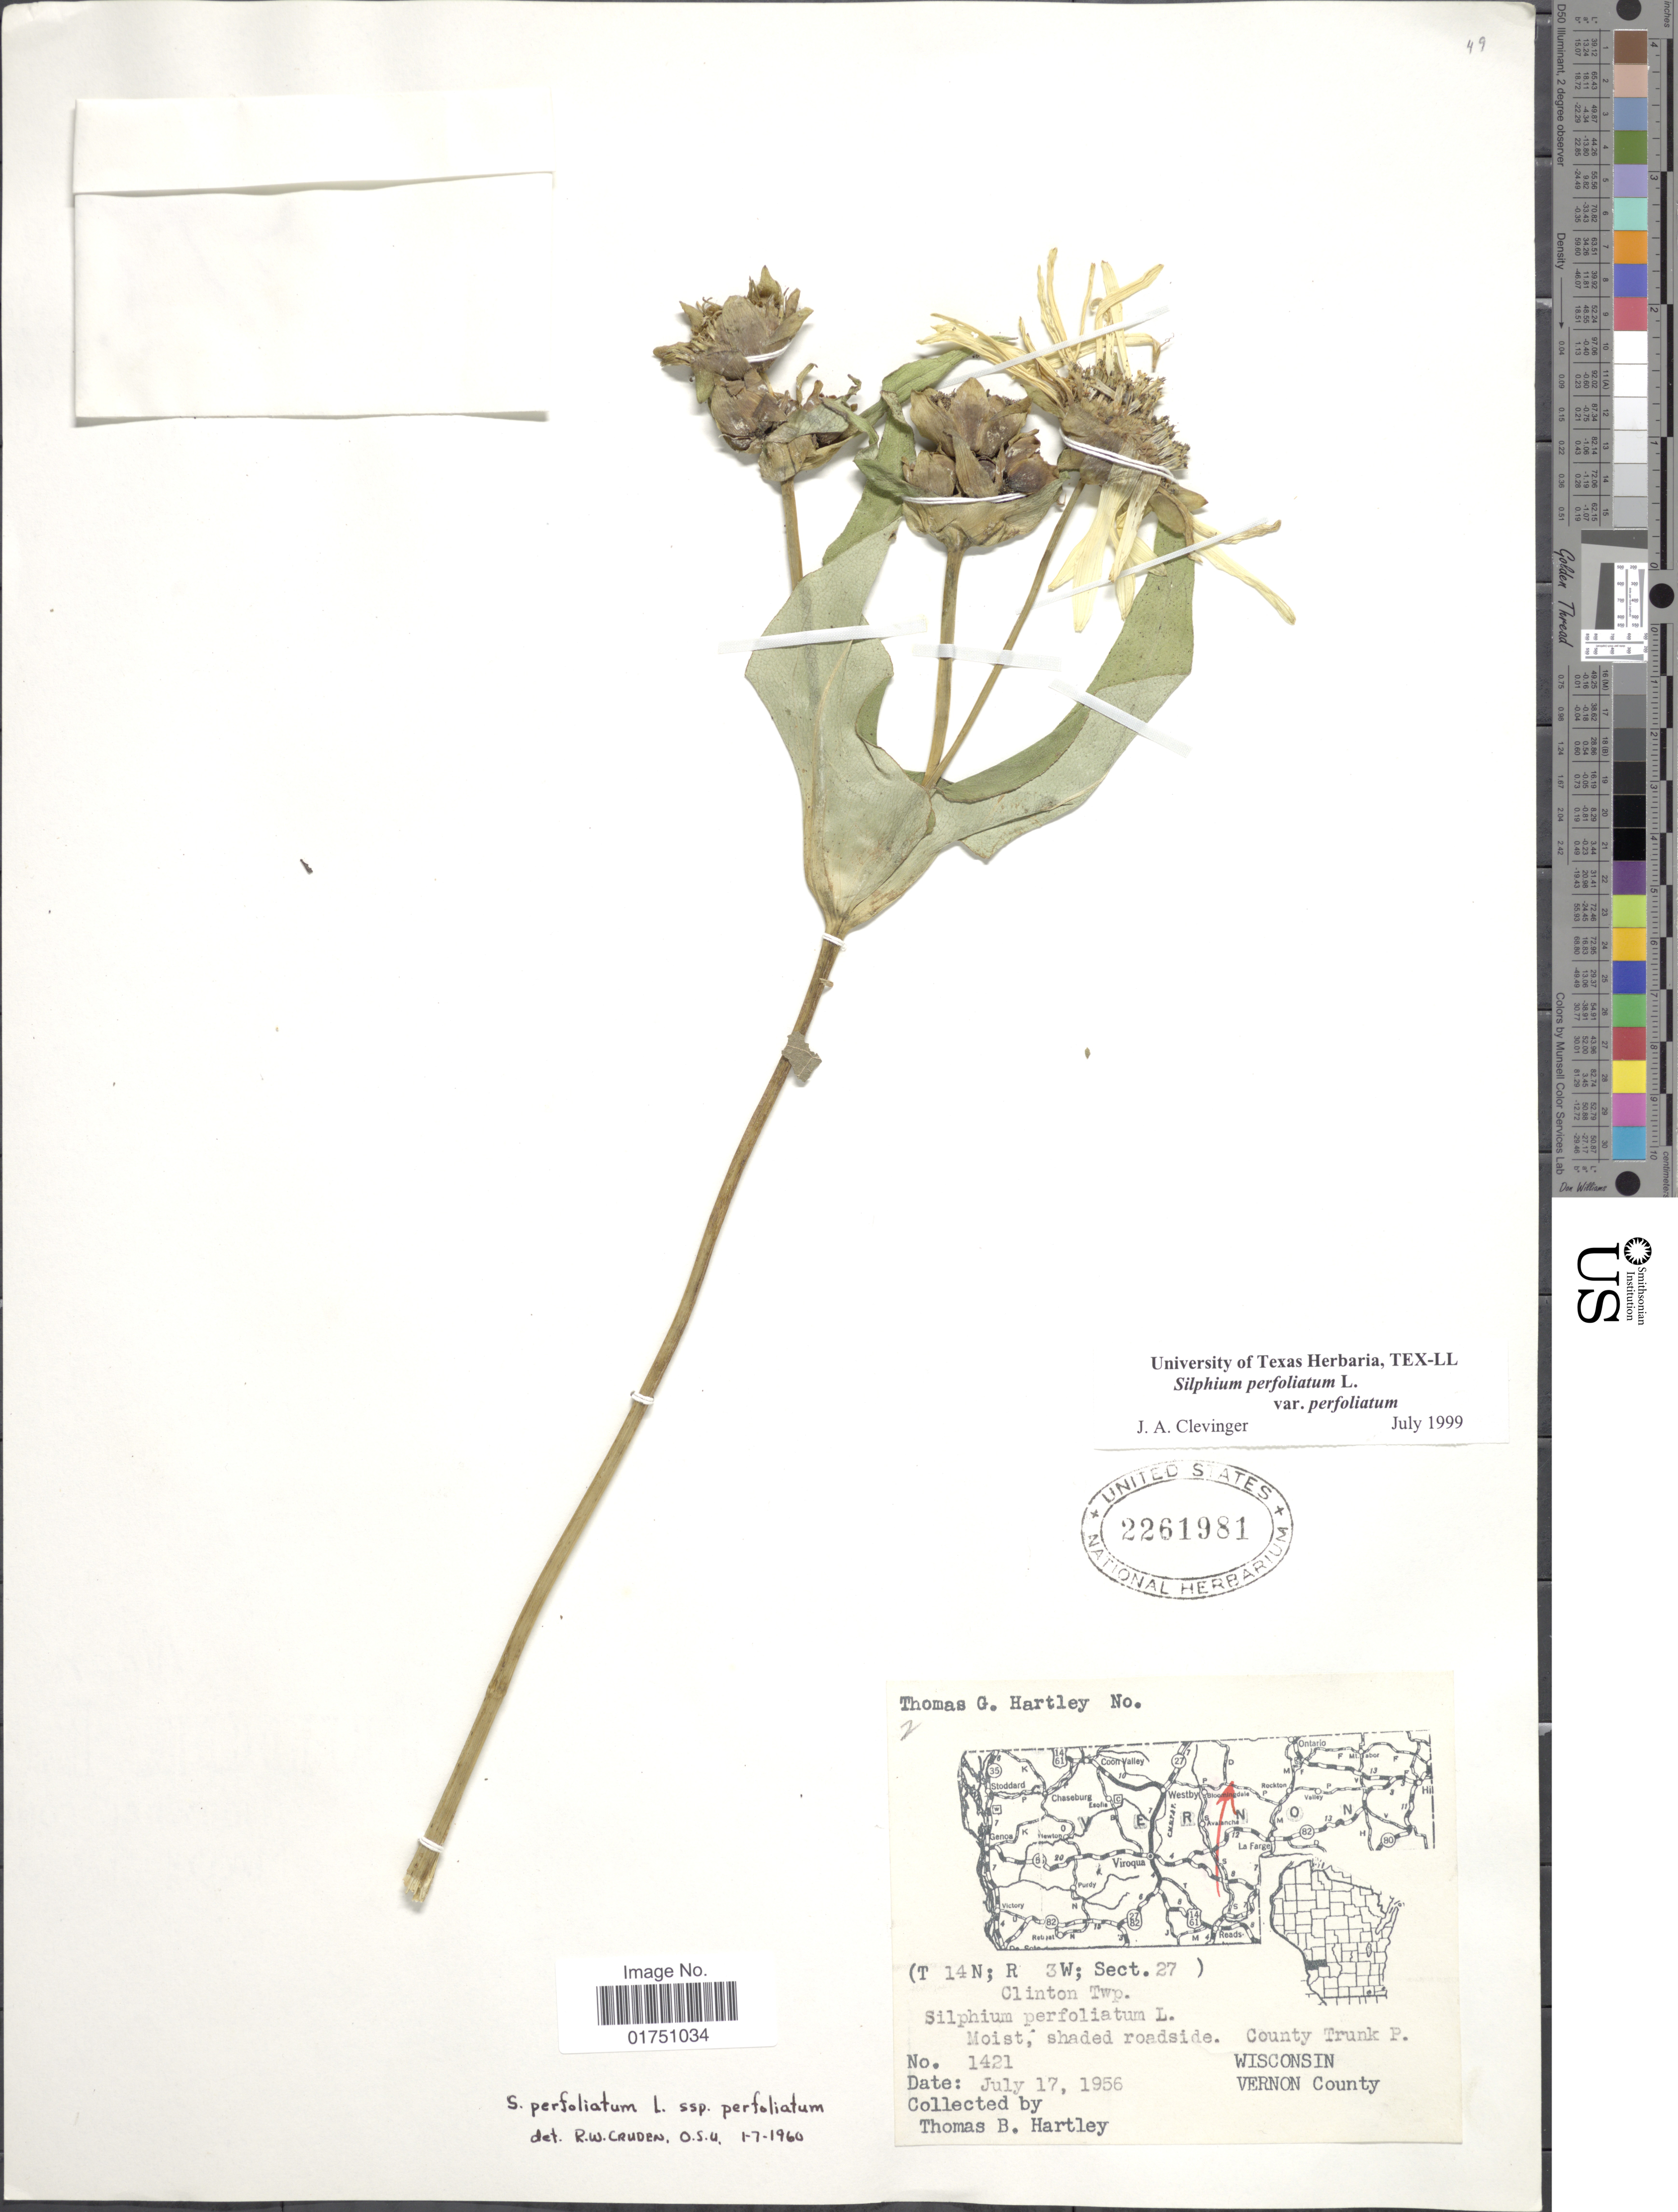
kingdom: Plantae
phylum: Tracheophyta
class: Magnoliopsida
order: Asterales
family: Asteraceae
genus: Silphium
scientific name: Silphium perfoliatum var. perfoliatum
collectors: T. Hartley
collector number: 1421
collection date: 1956-07-17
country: United States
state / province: Wisconsin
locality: (T 14 N; R 3 W; Sect. 27). Clinton Twp. County Trunk P. Wisconsin. Vernon County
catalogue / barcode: US 2261981